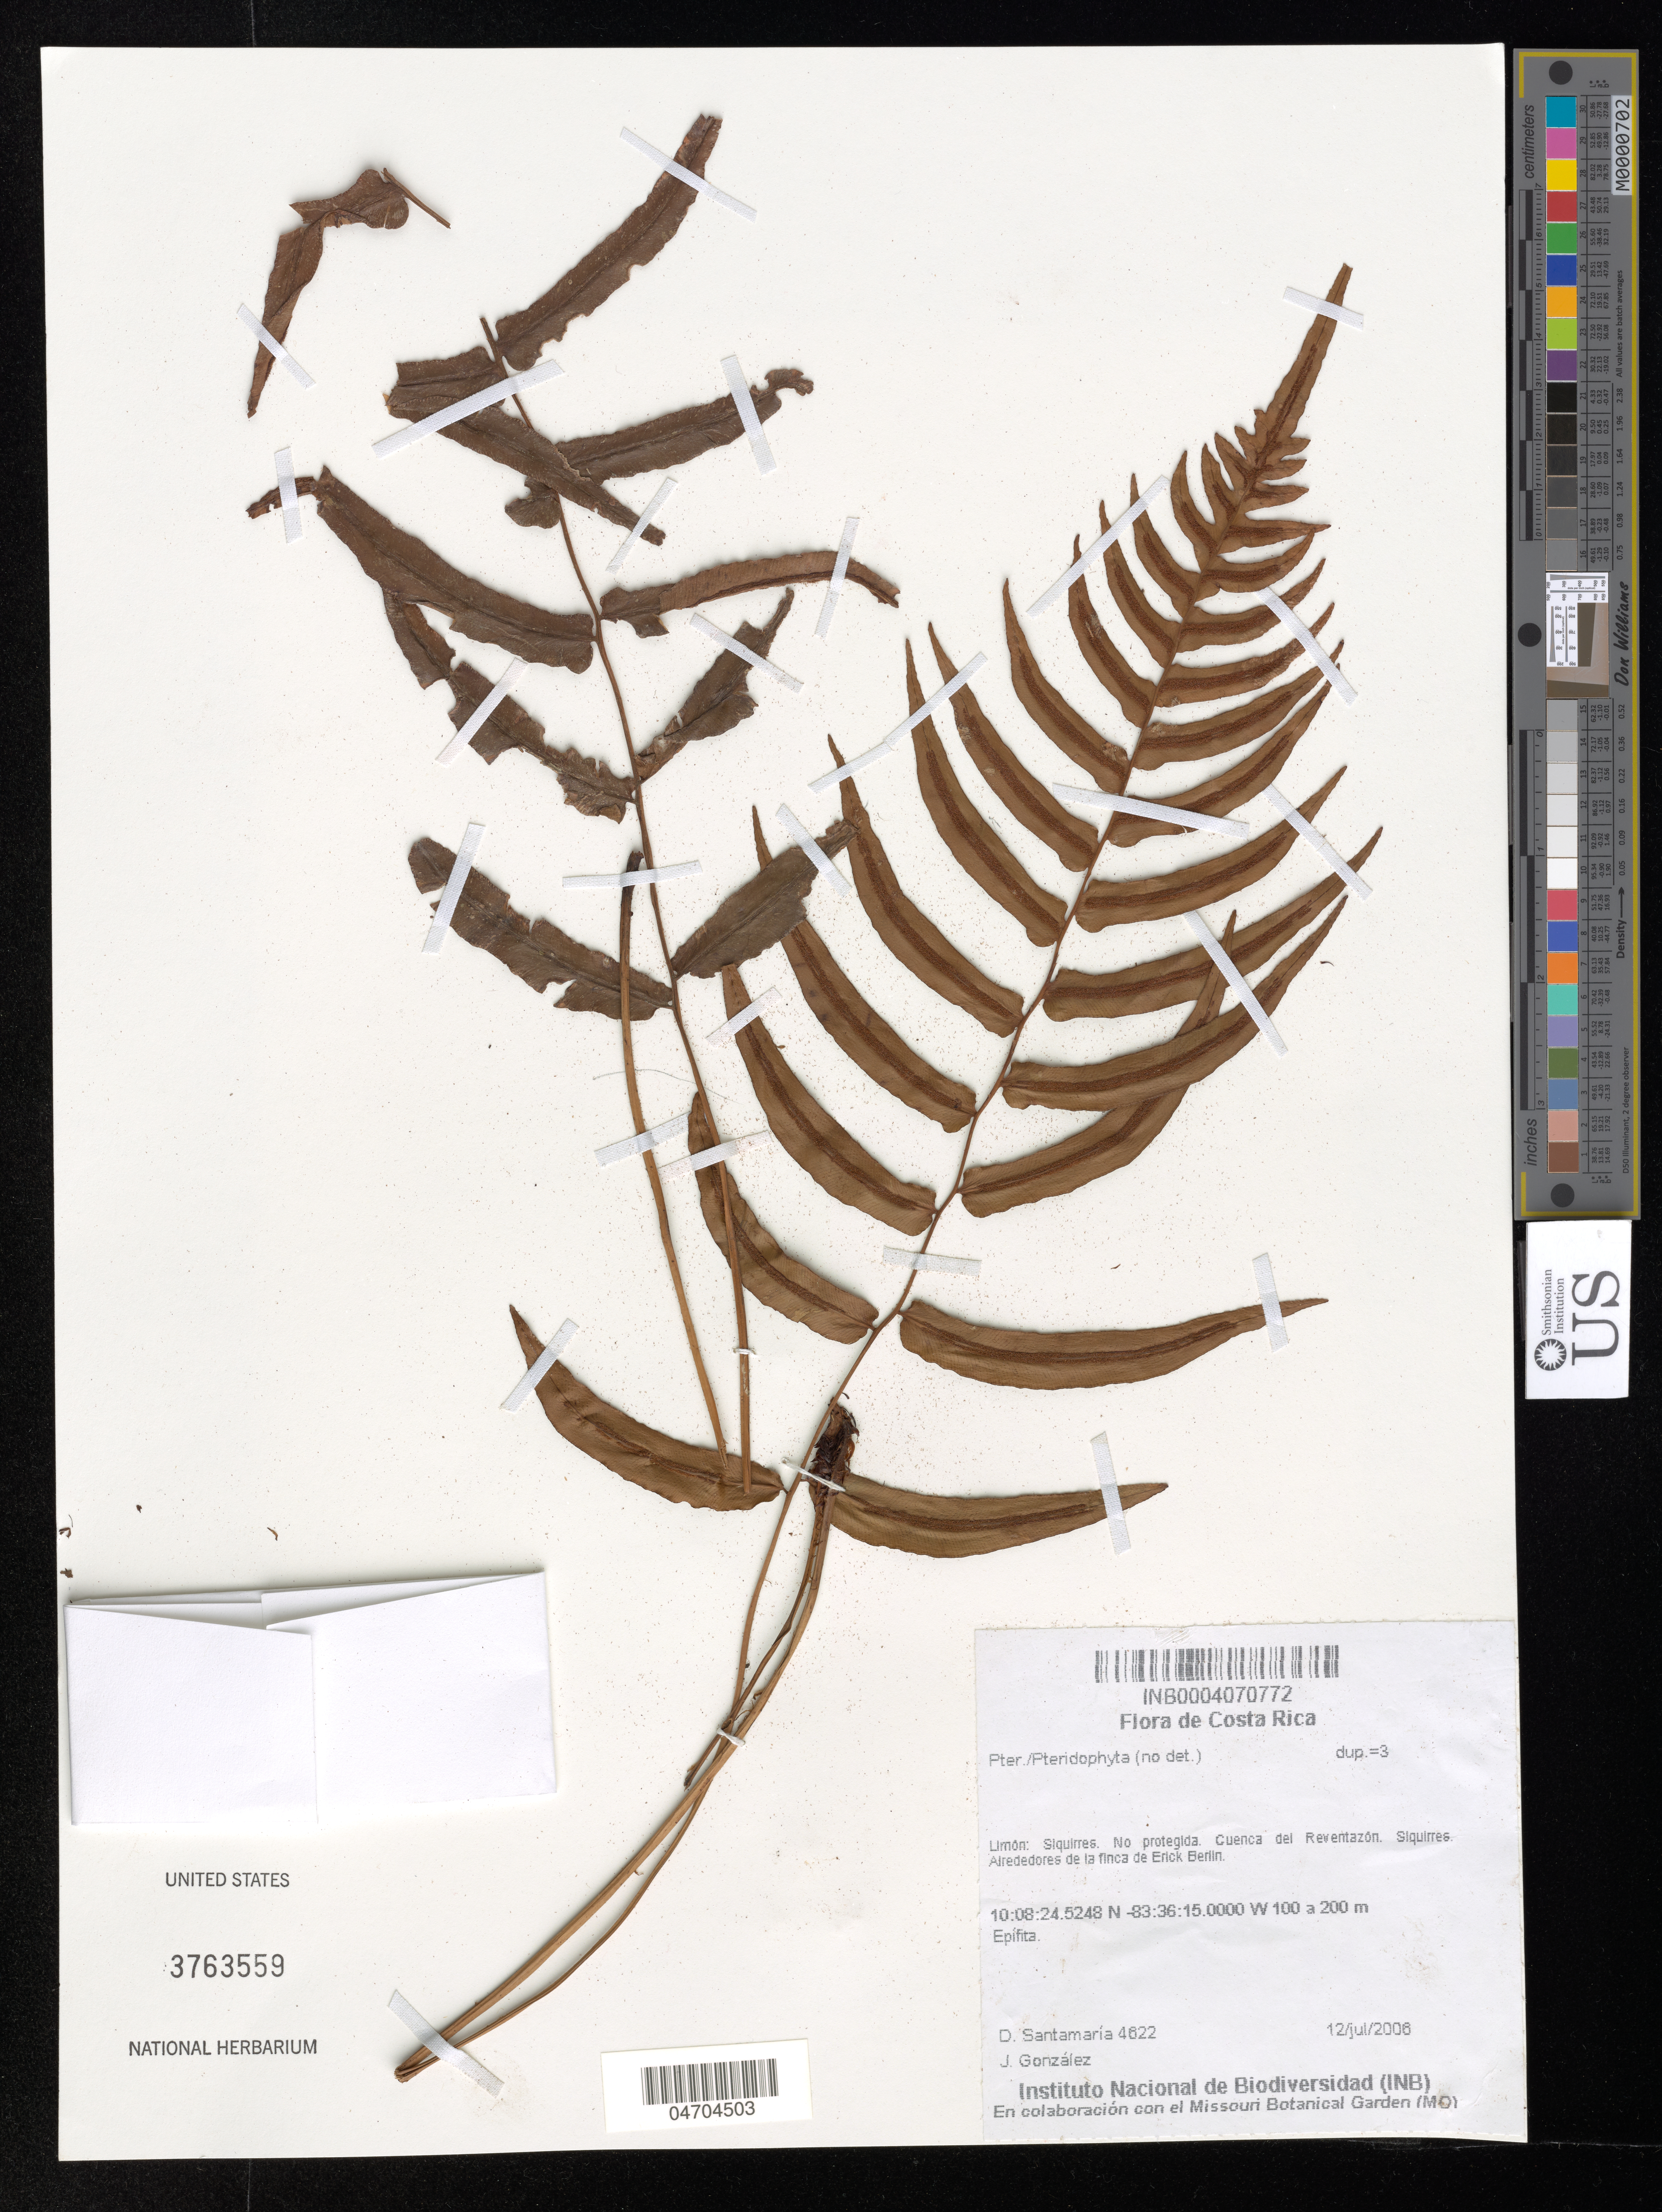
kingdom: Plantae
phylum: Tracheophyta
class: Polypodiopsida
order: Polypodiales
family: Pteridaceae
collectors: D. Santamaria & J. González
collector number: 4622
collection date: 2006-07-12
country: Costa Rica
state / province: Limón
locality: Siquirres. No protegida. Cuenca del Reventazón. Siquirres. Alrededores de la finca de Erick Berlin.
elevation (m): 100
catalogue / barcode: US 3763559